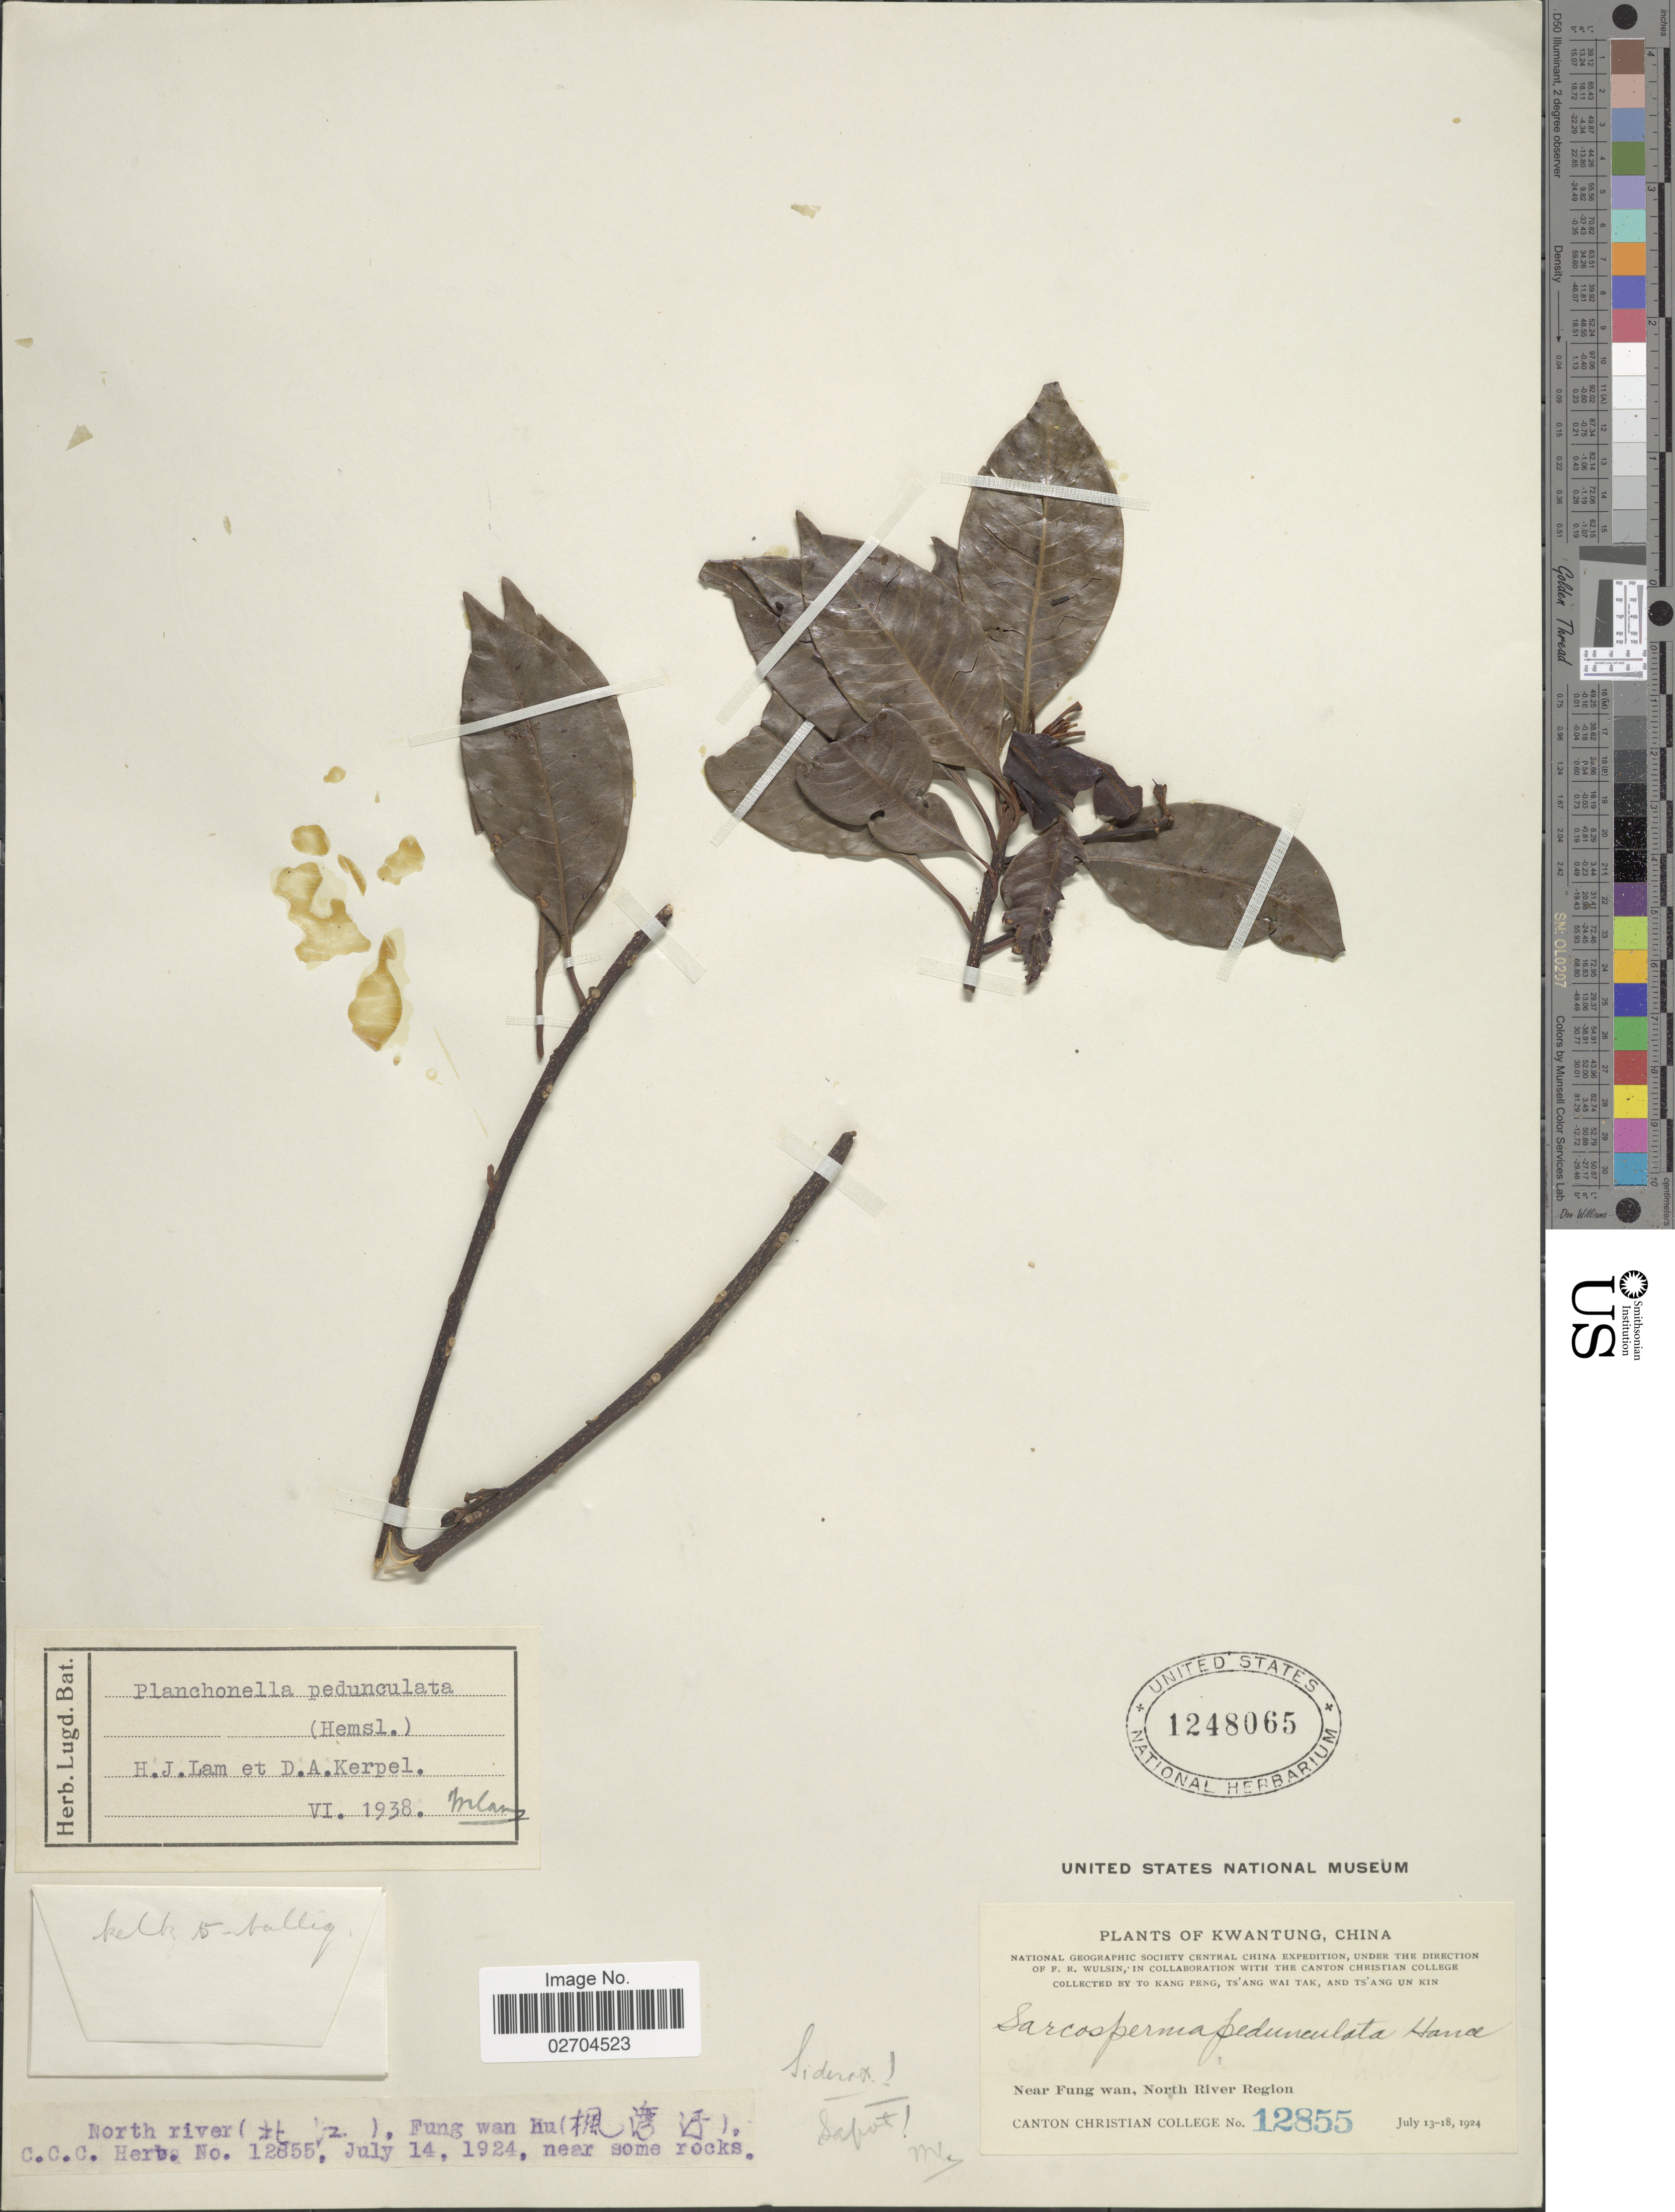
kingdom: Plantae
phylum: Tracheophyta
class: Magnoliopsida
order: Ericales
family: Sapotaceae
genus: Planchonella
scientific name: Planchonella pedunculata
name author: (Hemsl.) H.J. Lam & Kerpel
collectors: Kang Peng To, W. T. Tsang & U. K. Tsang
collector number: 12855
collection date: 1924-07-13/1924-07-18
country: China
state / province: Guangdong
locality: Kwangtung. Near Fung wan, North River Region.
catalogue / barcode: US 1248065